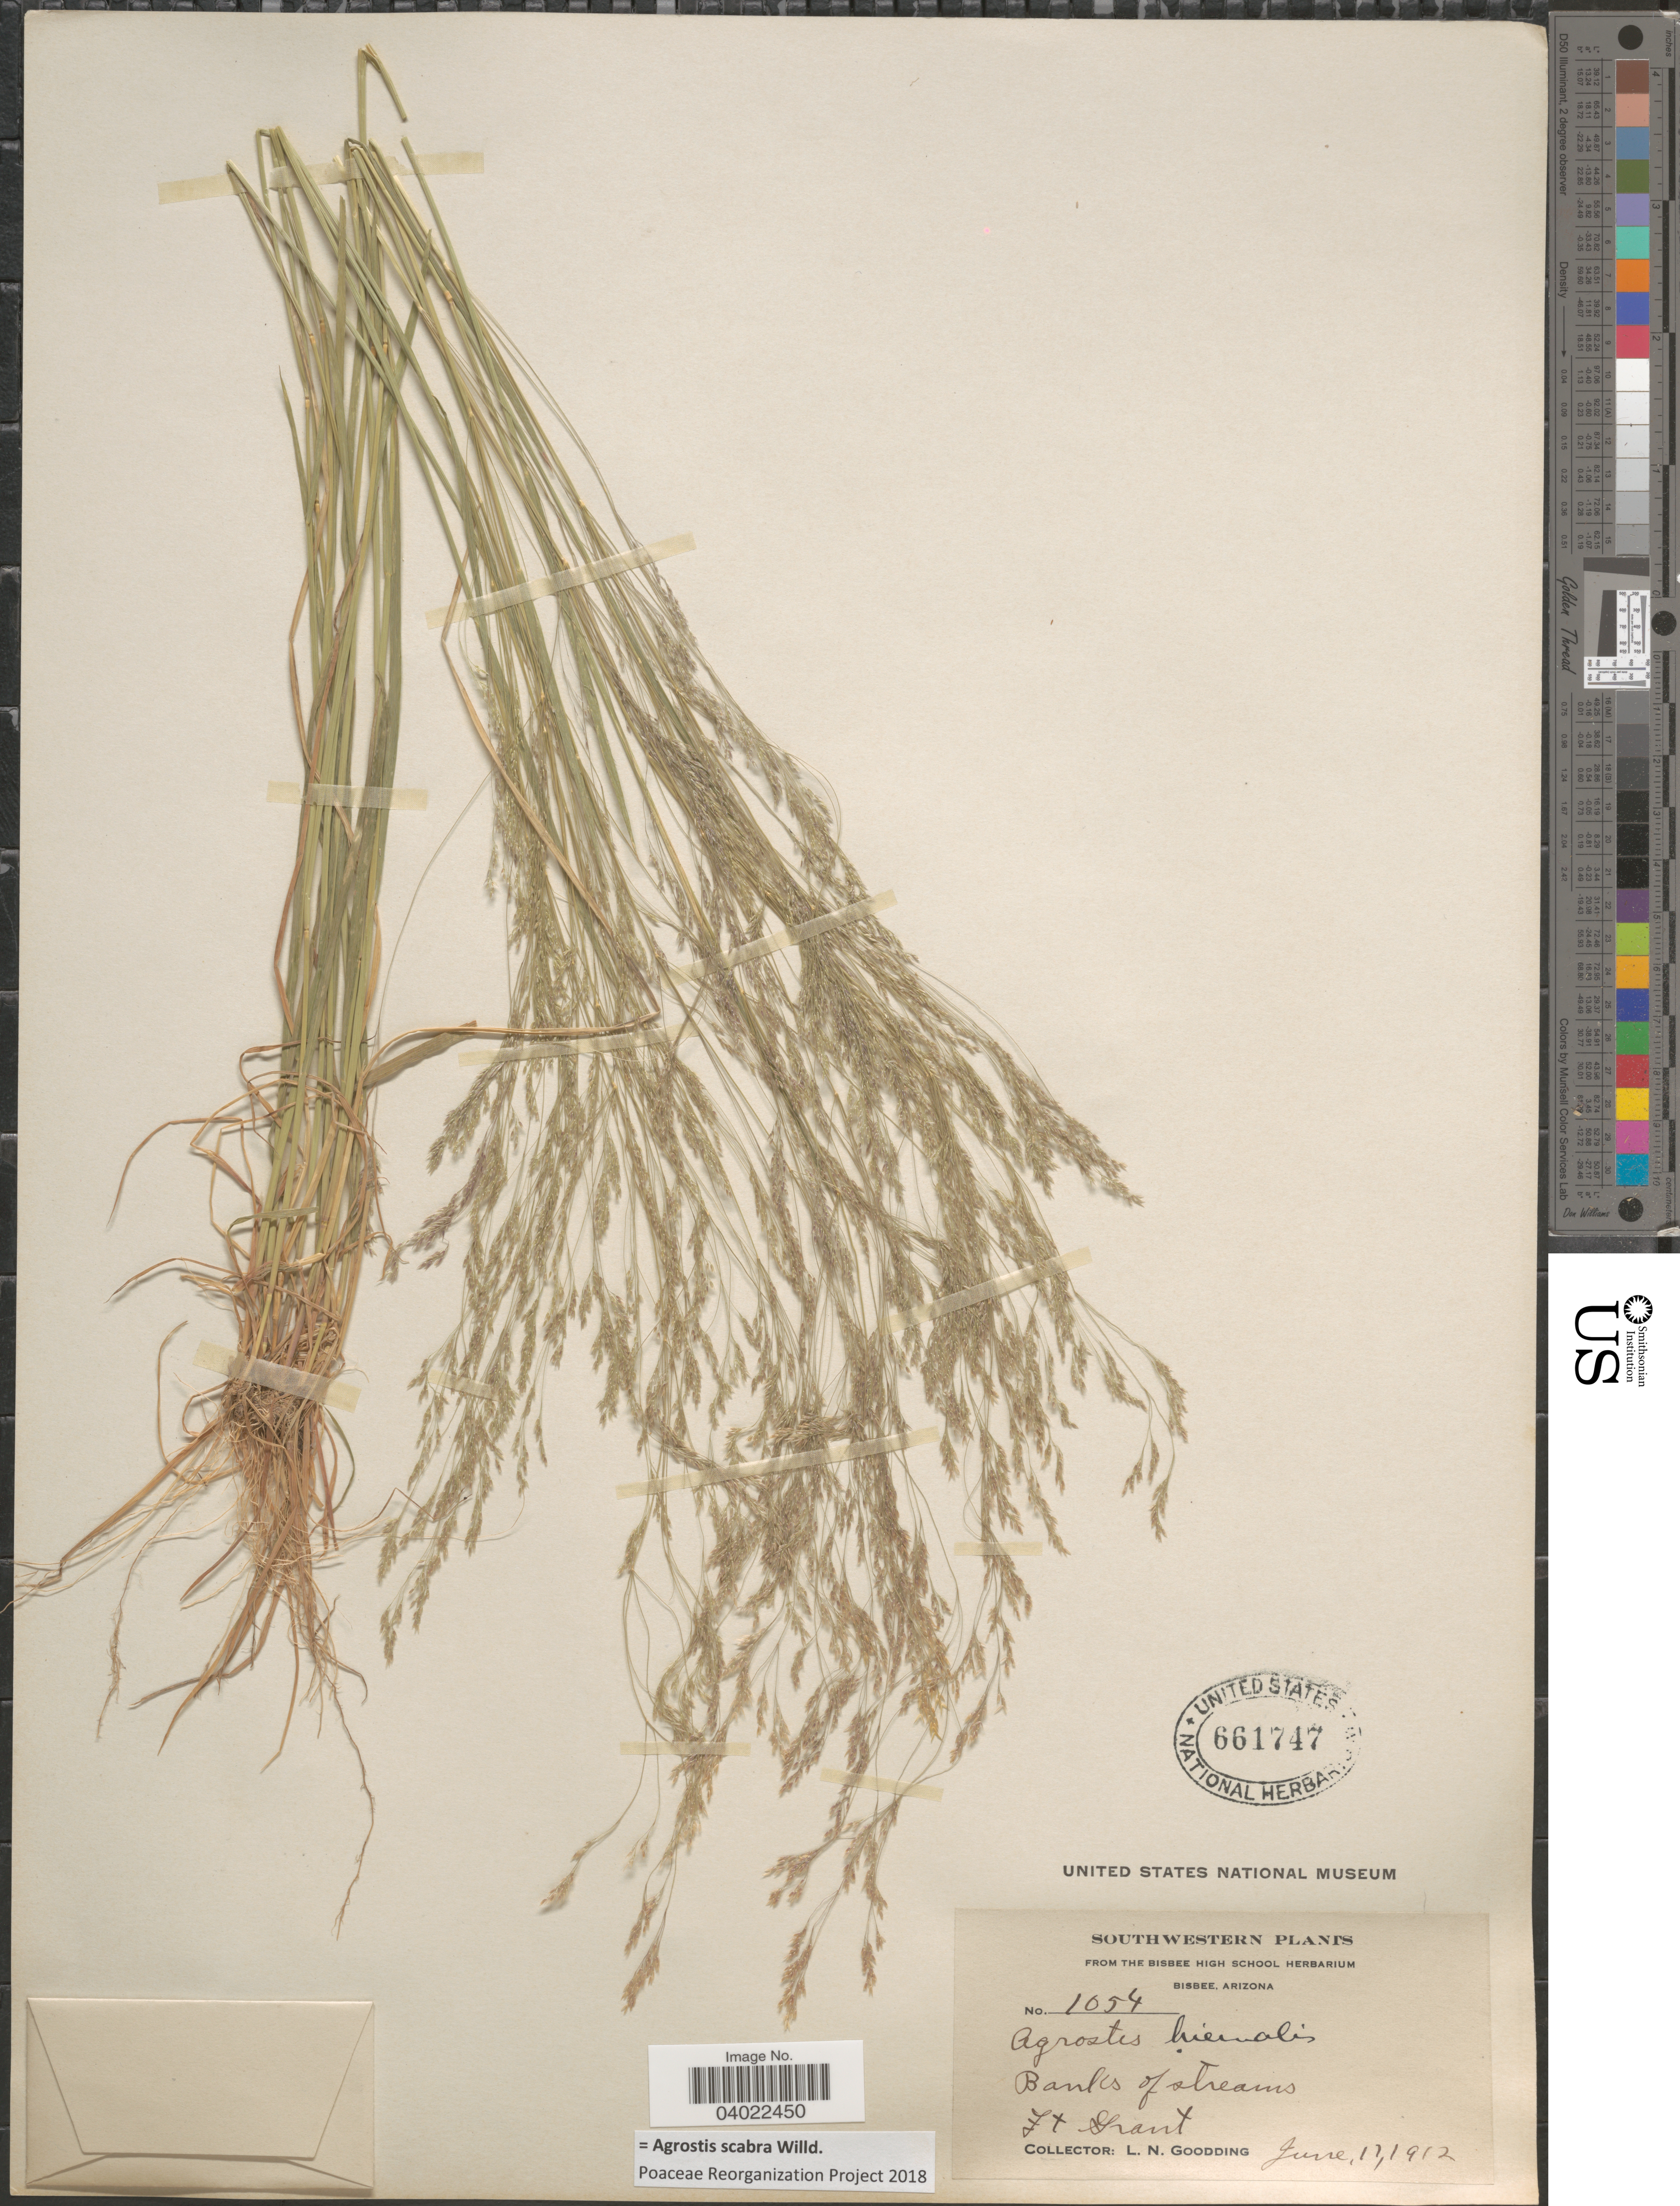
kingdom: Plantae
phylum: Tracheophyta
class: Liliopsida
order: Poales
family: Poaceae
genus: Agrostis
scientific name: Agrostis scabra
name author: Willd.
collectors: L. N. Goodding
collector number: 1054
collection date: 1912-06-17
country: United States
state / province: Arizona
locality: Southwestern. Ft. Grant.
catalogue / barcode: US 661747